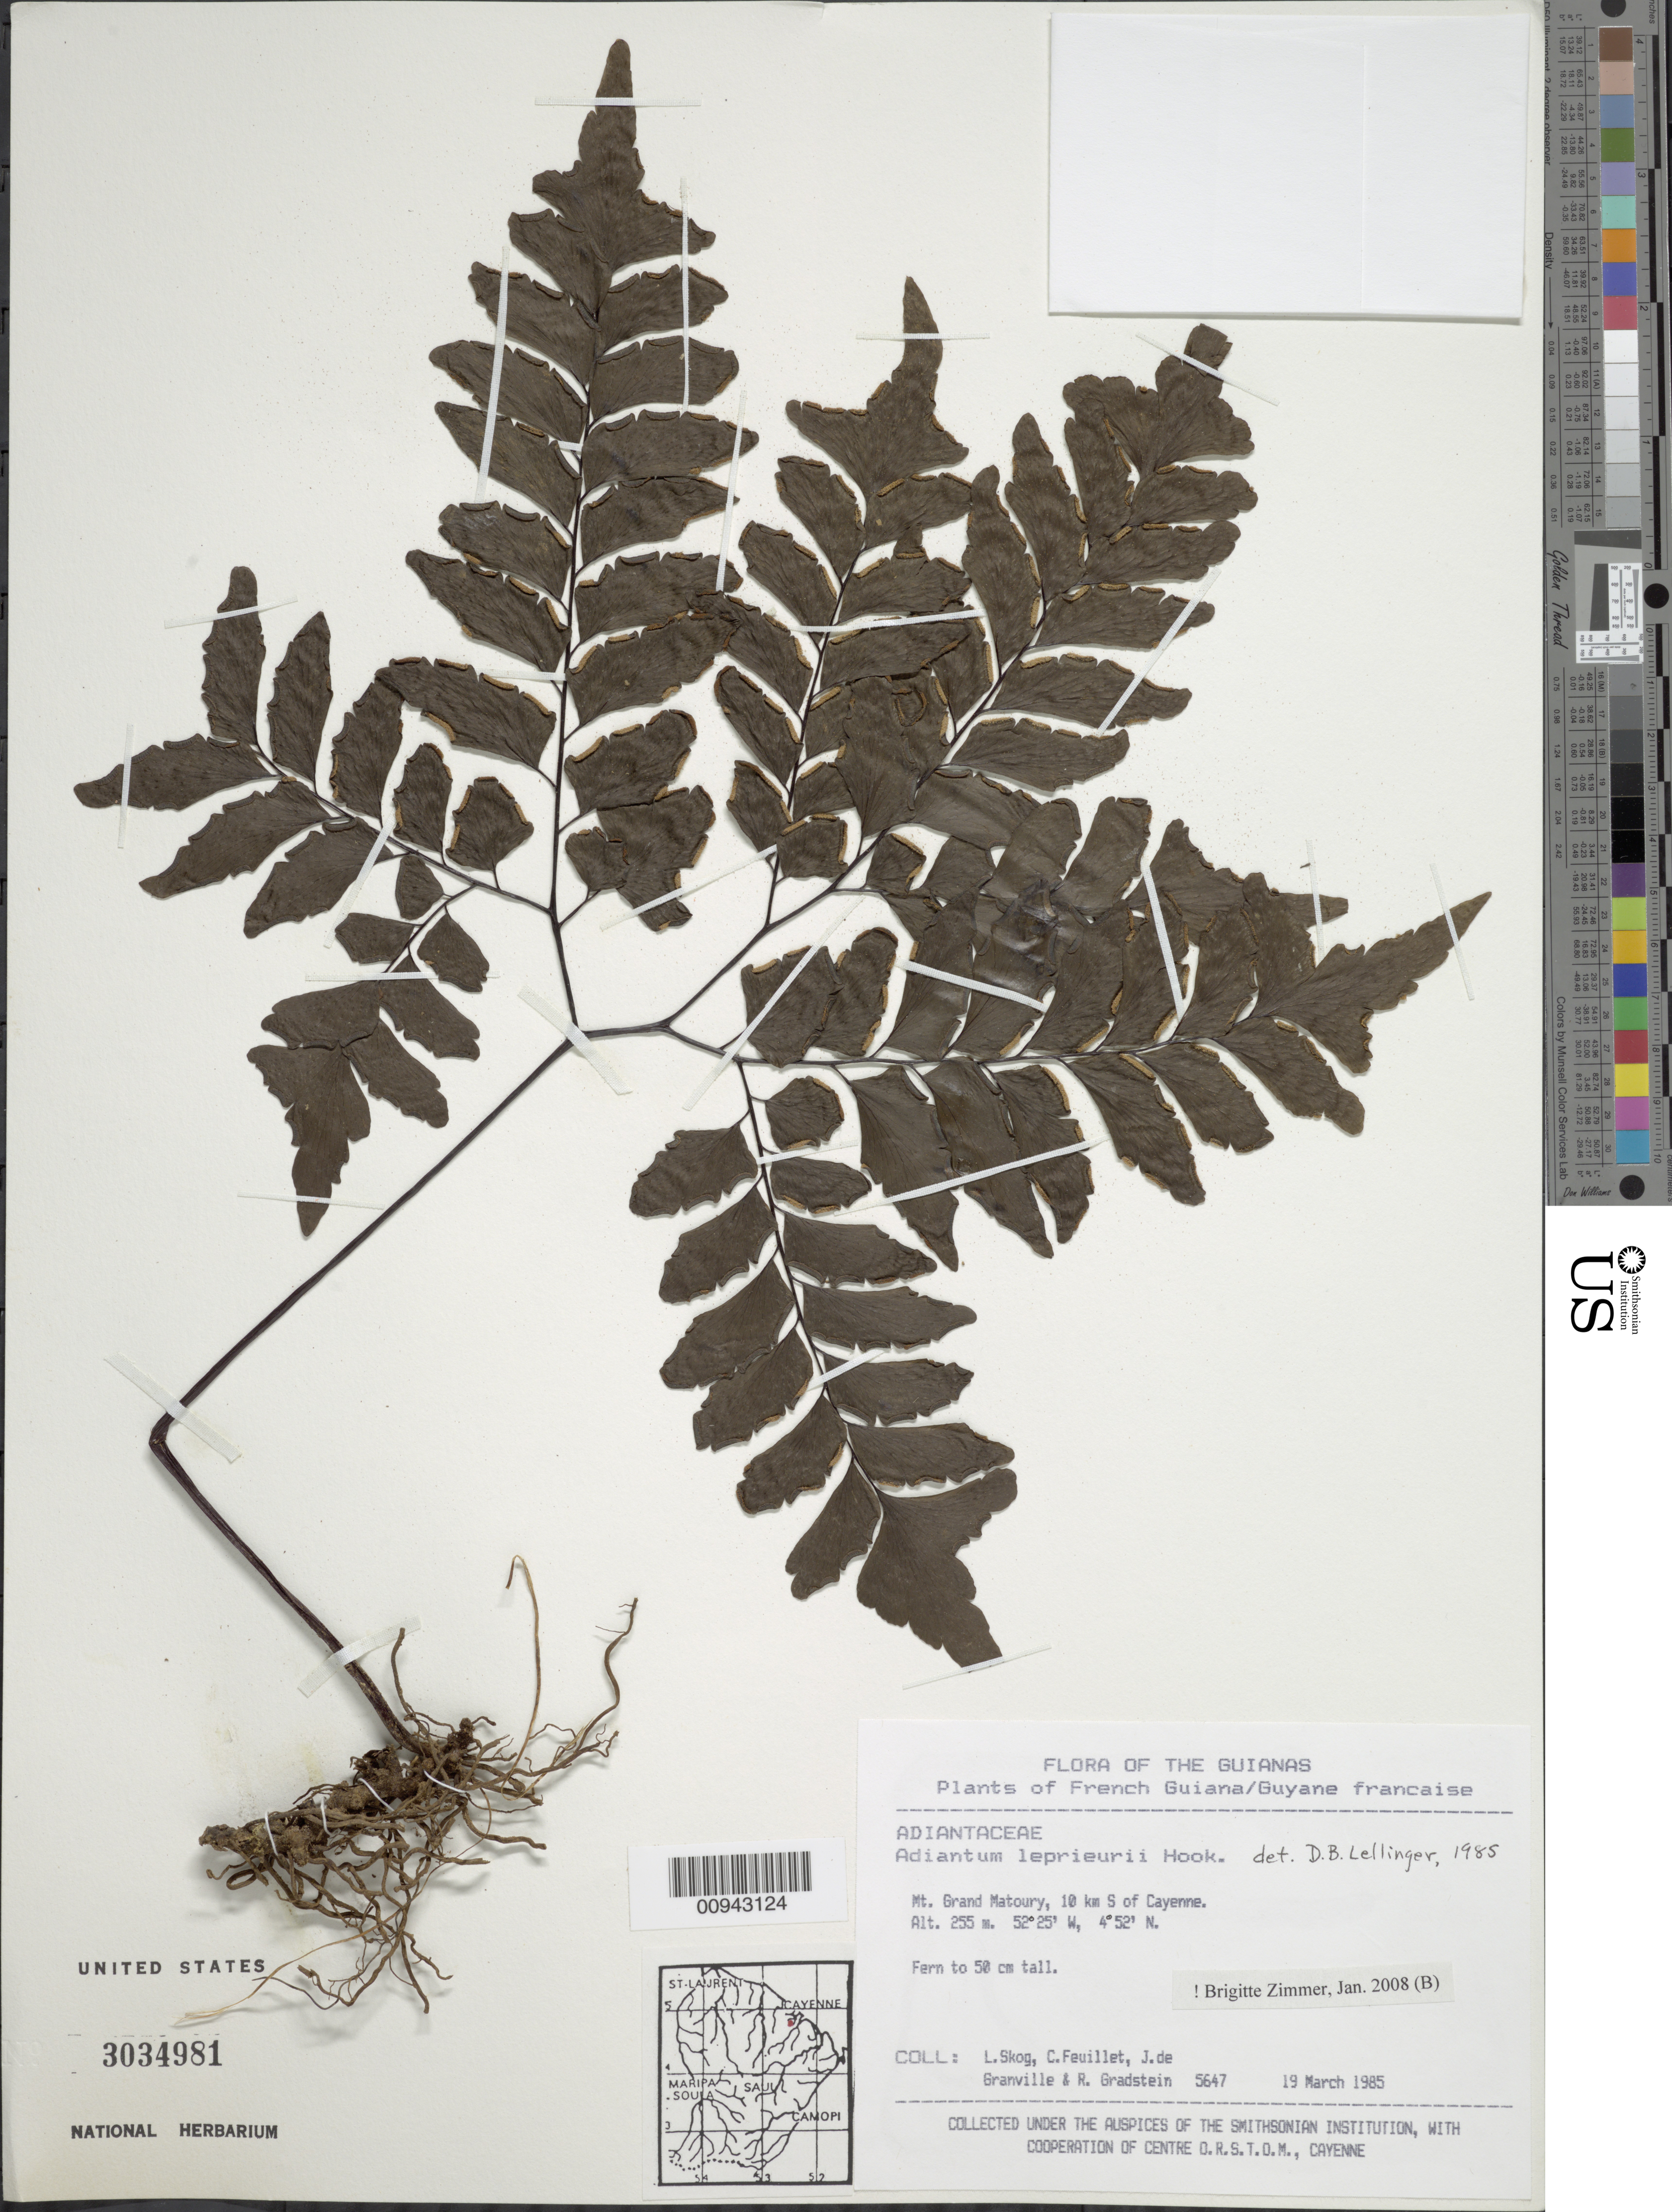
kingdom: Plantae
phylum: Tracheophyta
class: Polypodiopsida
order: Polypodiales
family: Pteridaceae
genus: Adiantum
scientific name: Adiantum leprieurii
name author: Hook.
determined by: Zimmer, B.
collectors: L. E. Skog, C. Feuillet, J.-J. de Granville & R. Gradstein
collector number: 5647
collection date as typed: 19 March 1985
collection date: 1985-03-19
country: French Guiana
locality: Mt. Grand Matoury, 10 km S of Cayenne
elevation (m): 255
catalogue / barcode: US 3034981